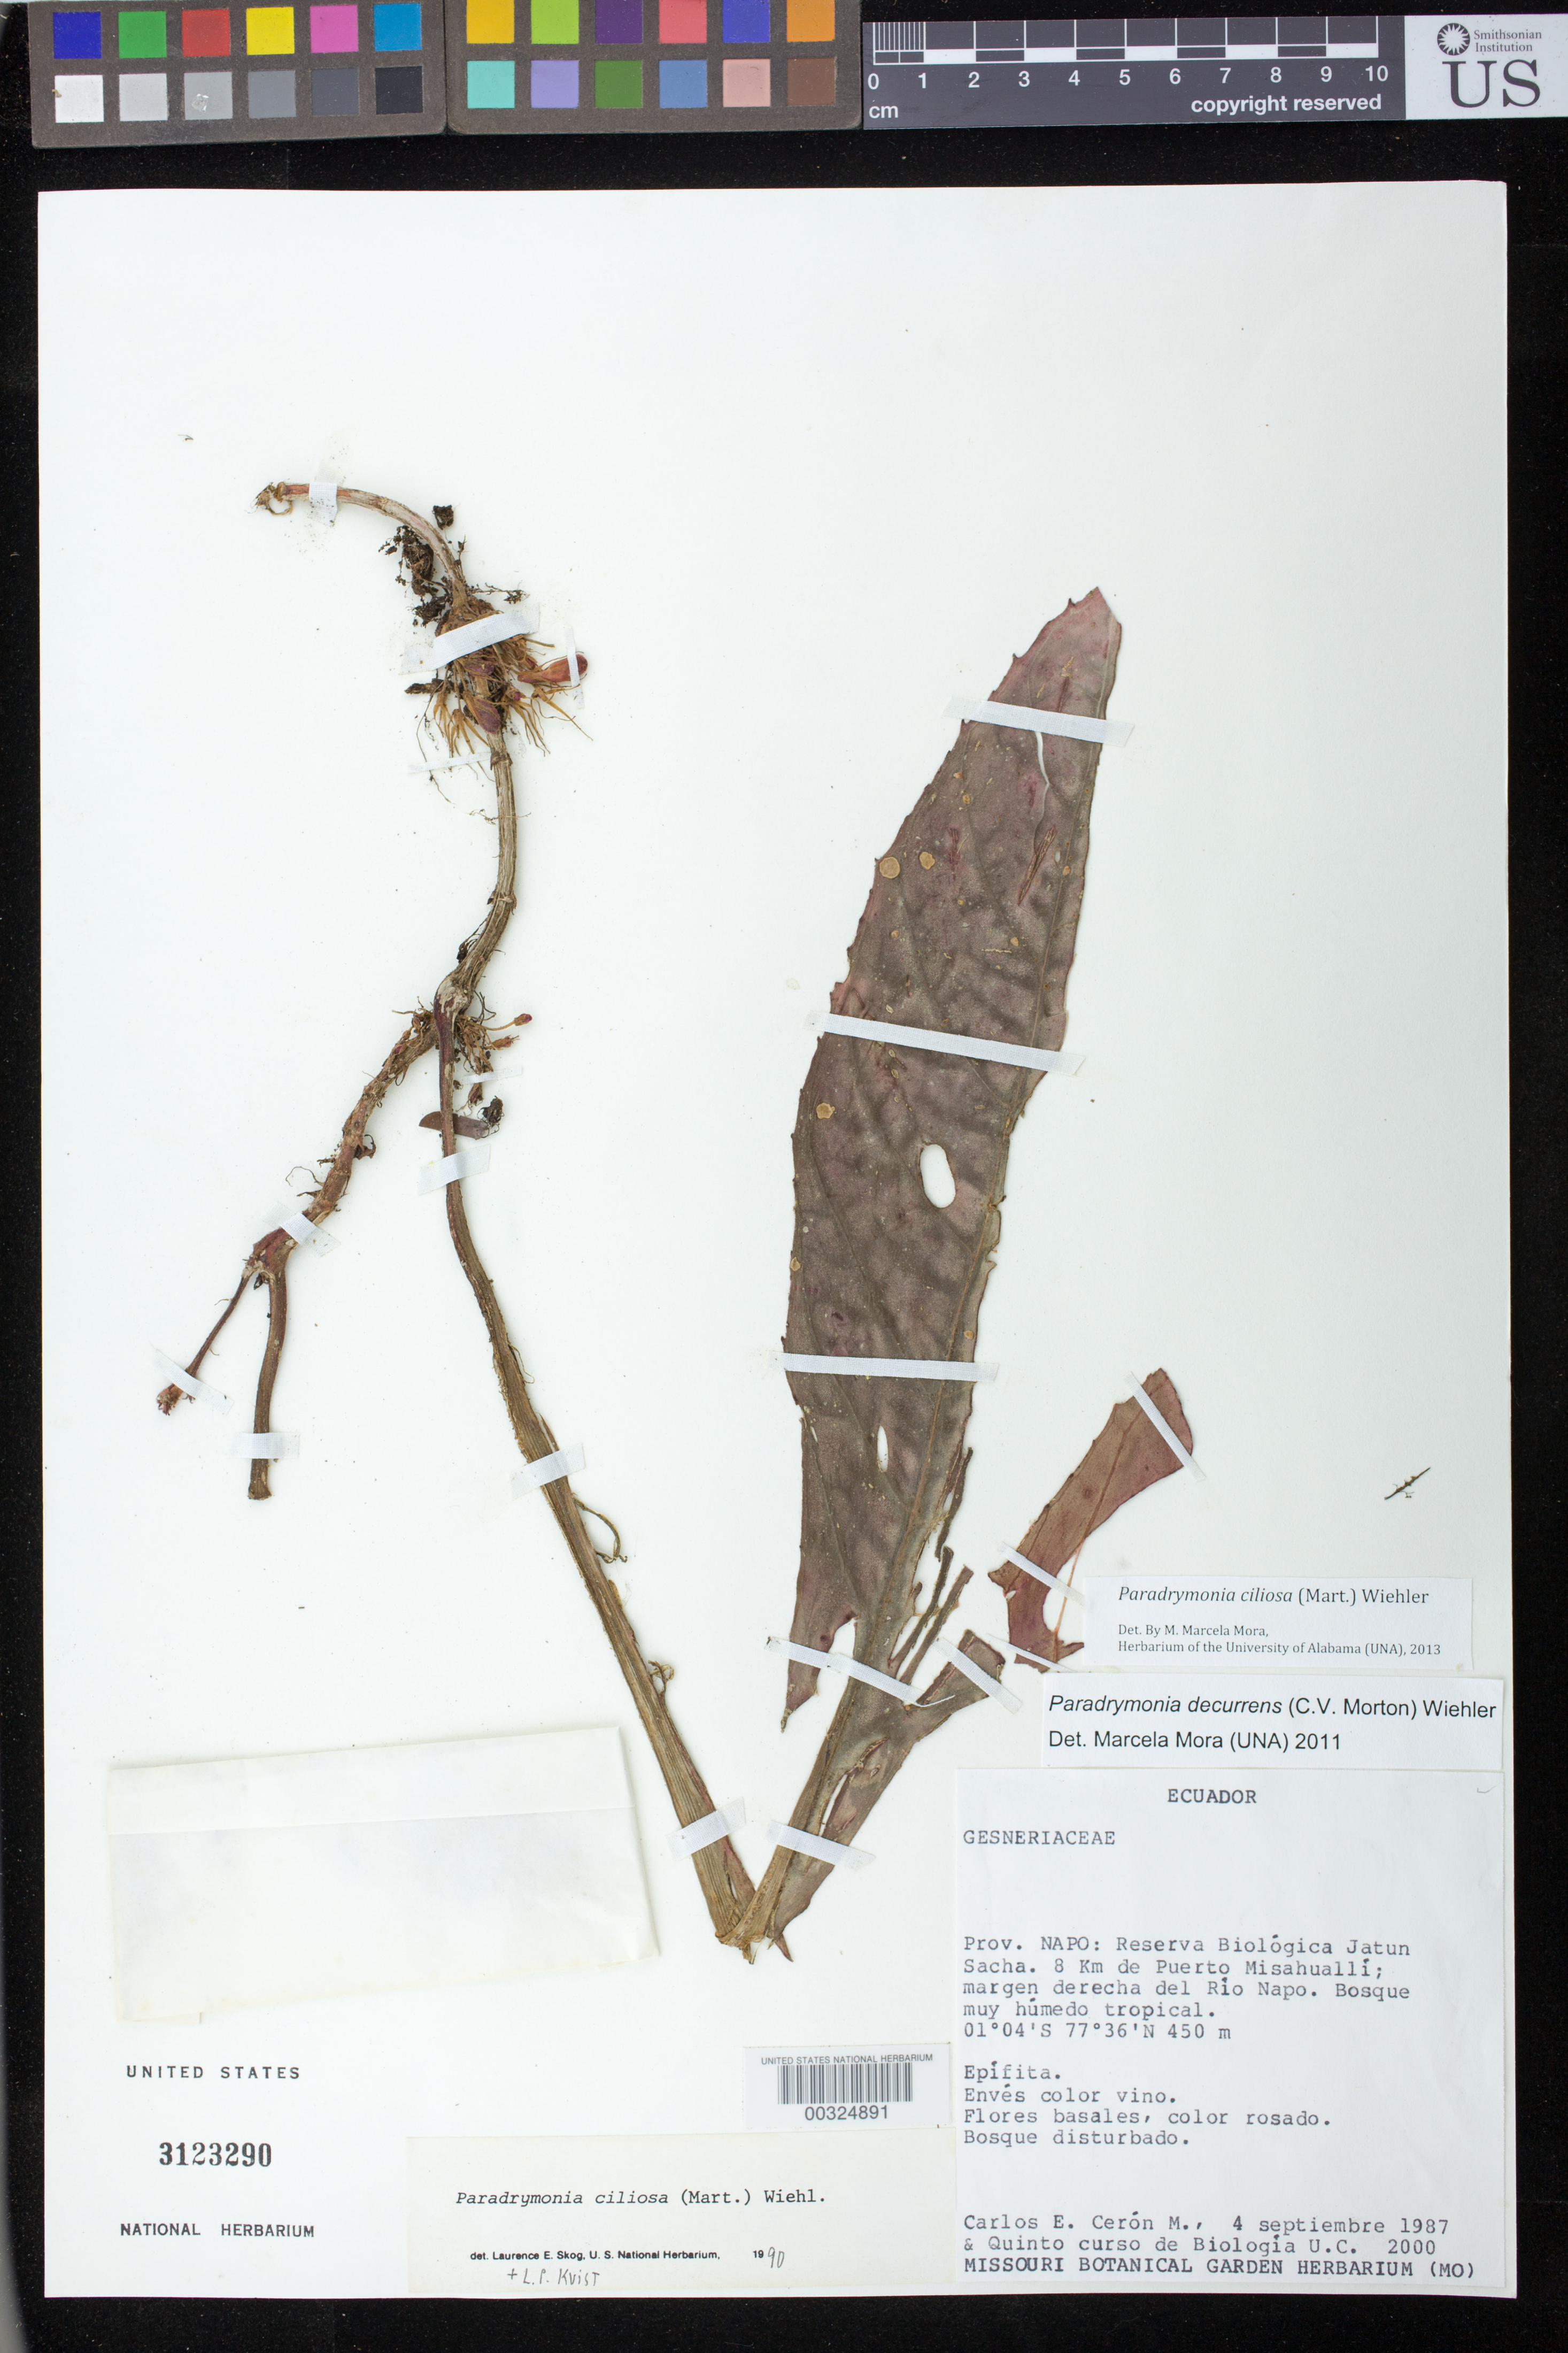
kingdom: Plantae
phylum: Tracheophyta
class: Magnoliopsida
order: Lamiales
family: Gesneriaceae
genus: Paradrymonia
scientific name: Paradrymonia ciliosa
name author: (Mart.) Wiehler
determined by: Mora, M. Marcela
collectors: C. E. Cerón M. & Quinto Curso de Biología U.C.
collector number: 2000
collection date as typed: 04 Sep 1987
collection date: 1987-09-04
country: Ecuador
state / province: Napo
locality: Reserva Biologica Jatun Sacha, 8 km from Puerto Misahualli, right bank of Rio Napo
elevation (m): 450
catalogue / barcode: US 3123290